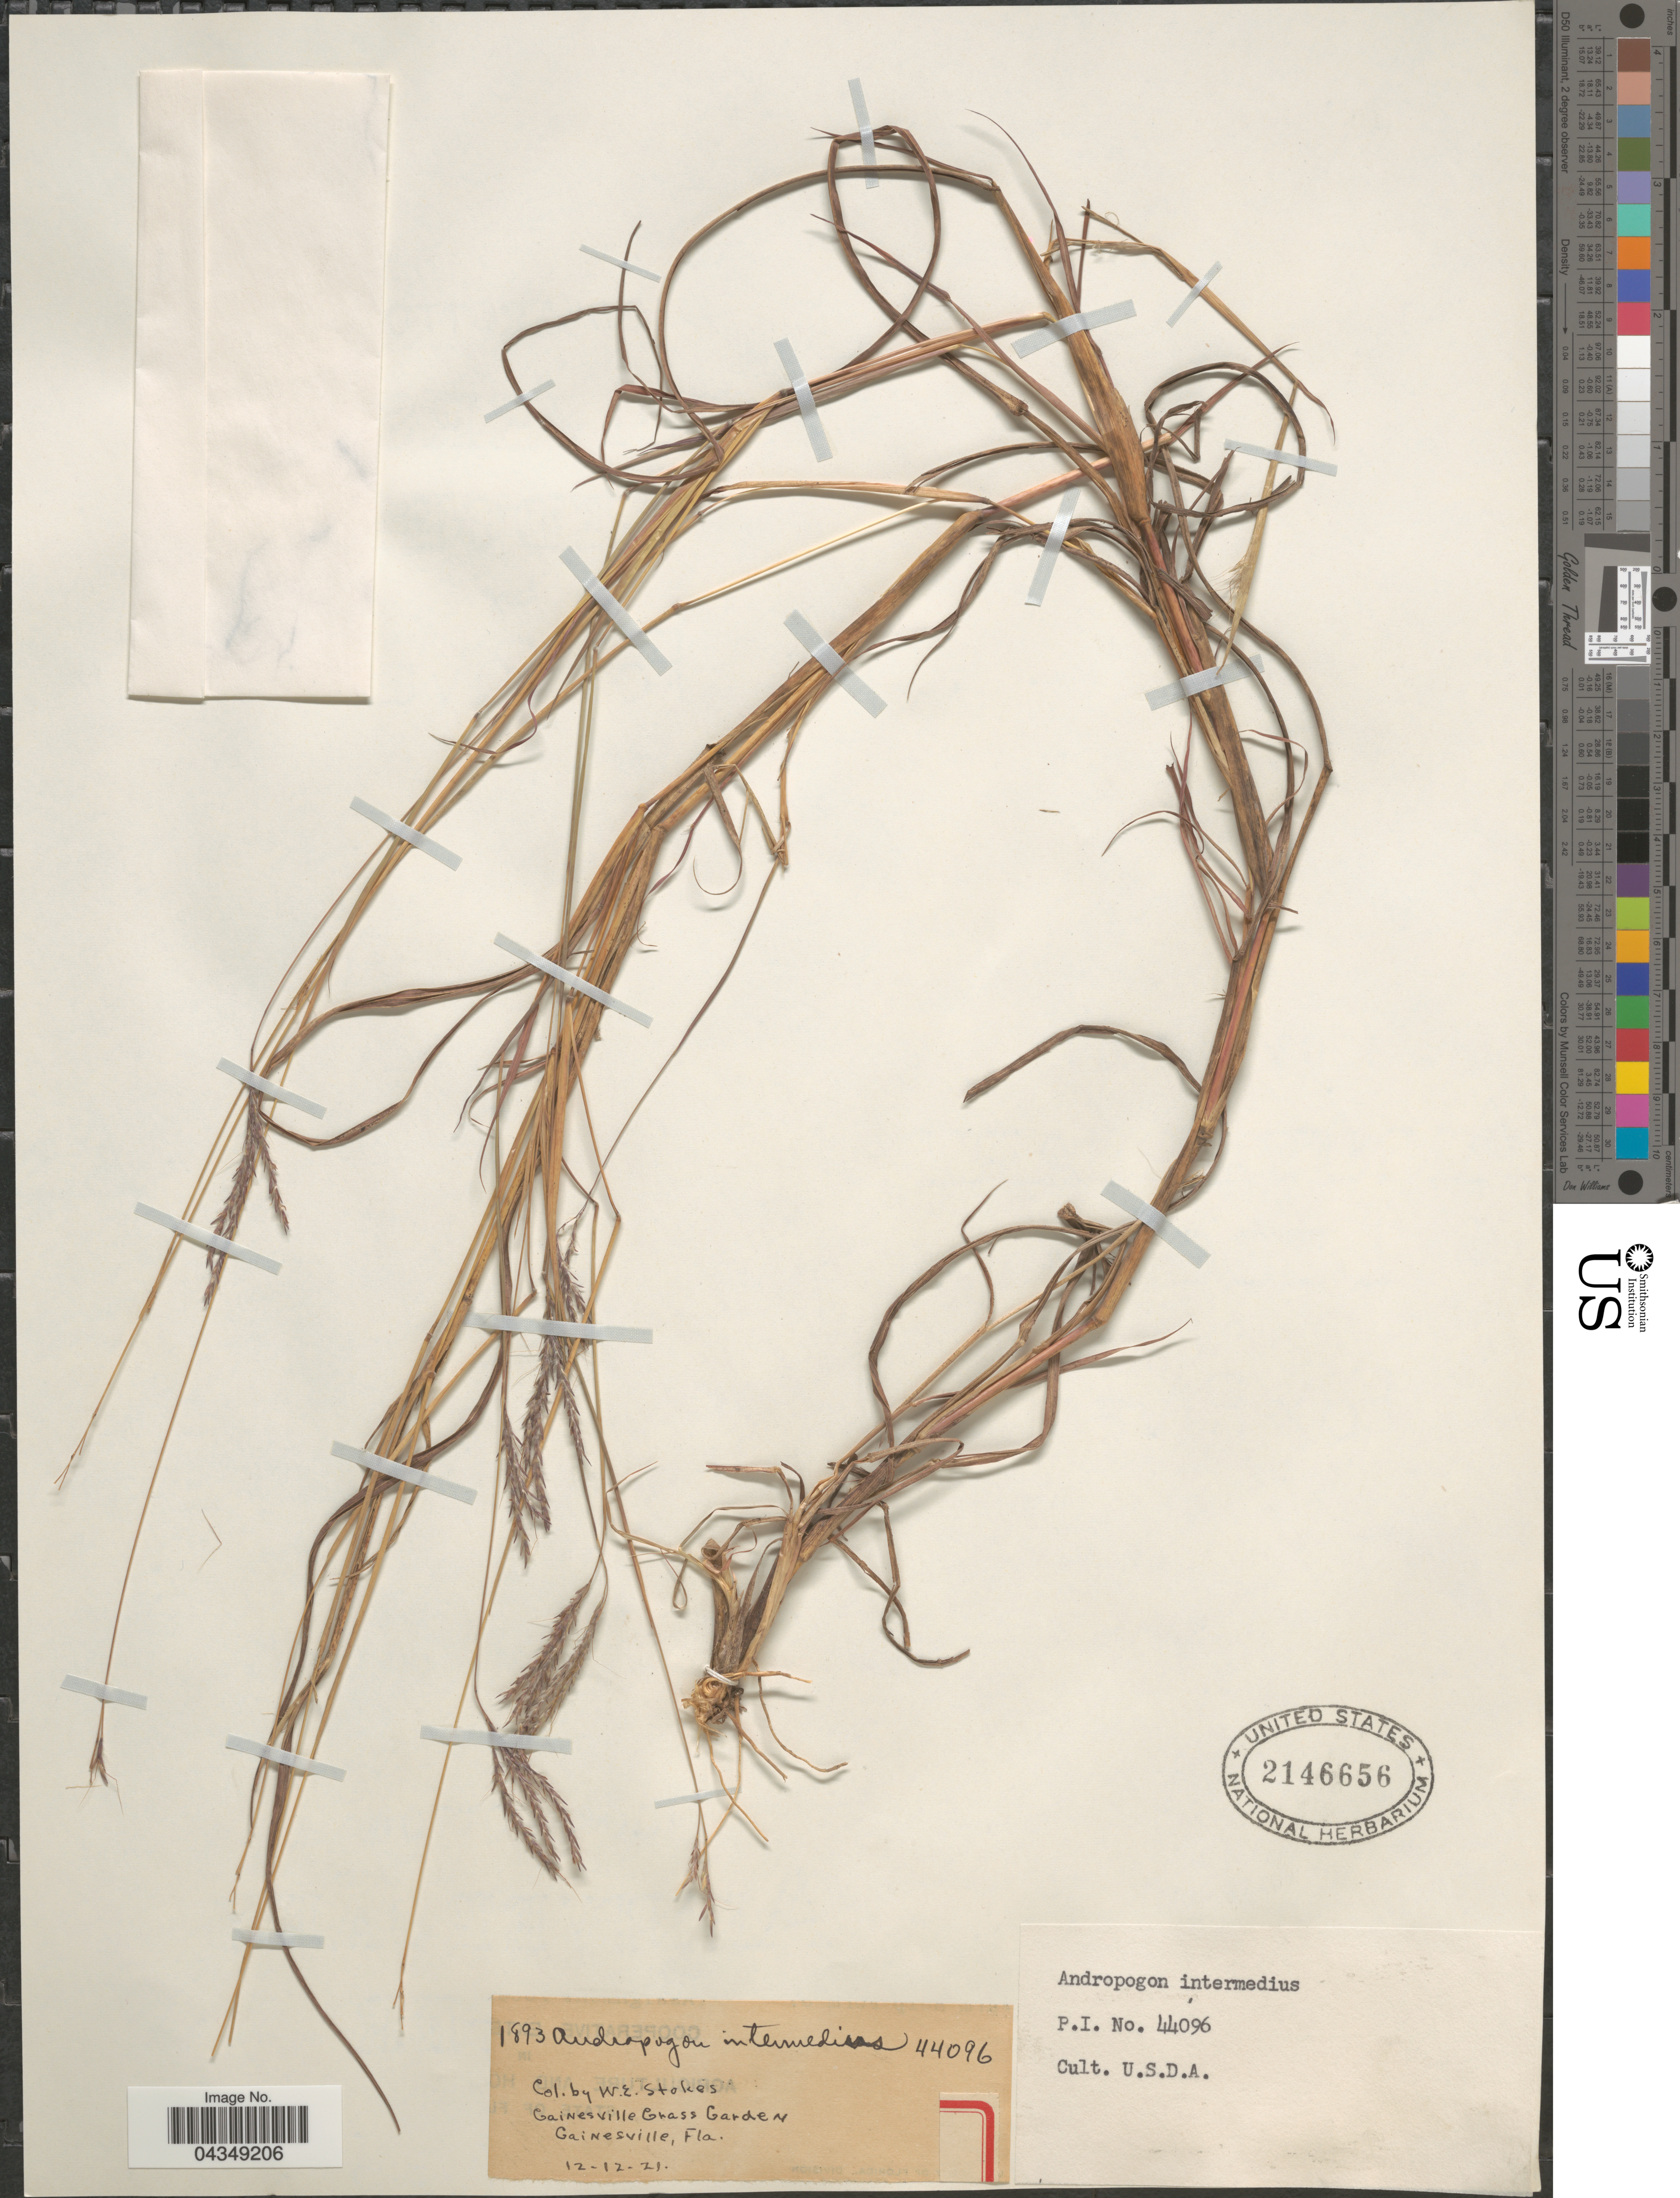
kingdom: Plantae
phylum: Tracheophyta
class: Liliopsida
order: Poales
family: Poaceae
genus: Bothriochloa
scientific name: Bothriochloa bladhii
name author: (Retz.) S.T. Blake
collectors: W. Stokes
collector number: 1893/44096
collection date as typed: Transcribed d/m/y: 12/12/21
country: United States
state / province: Florida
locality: Gainesville Grass Garden. Gainesville. Cult. U.S.D.A.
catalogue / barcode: US 2146656